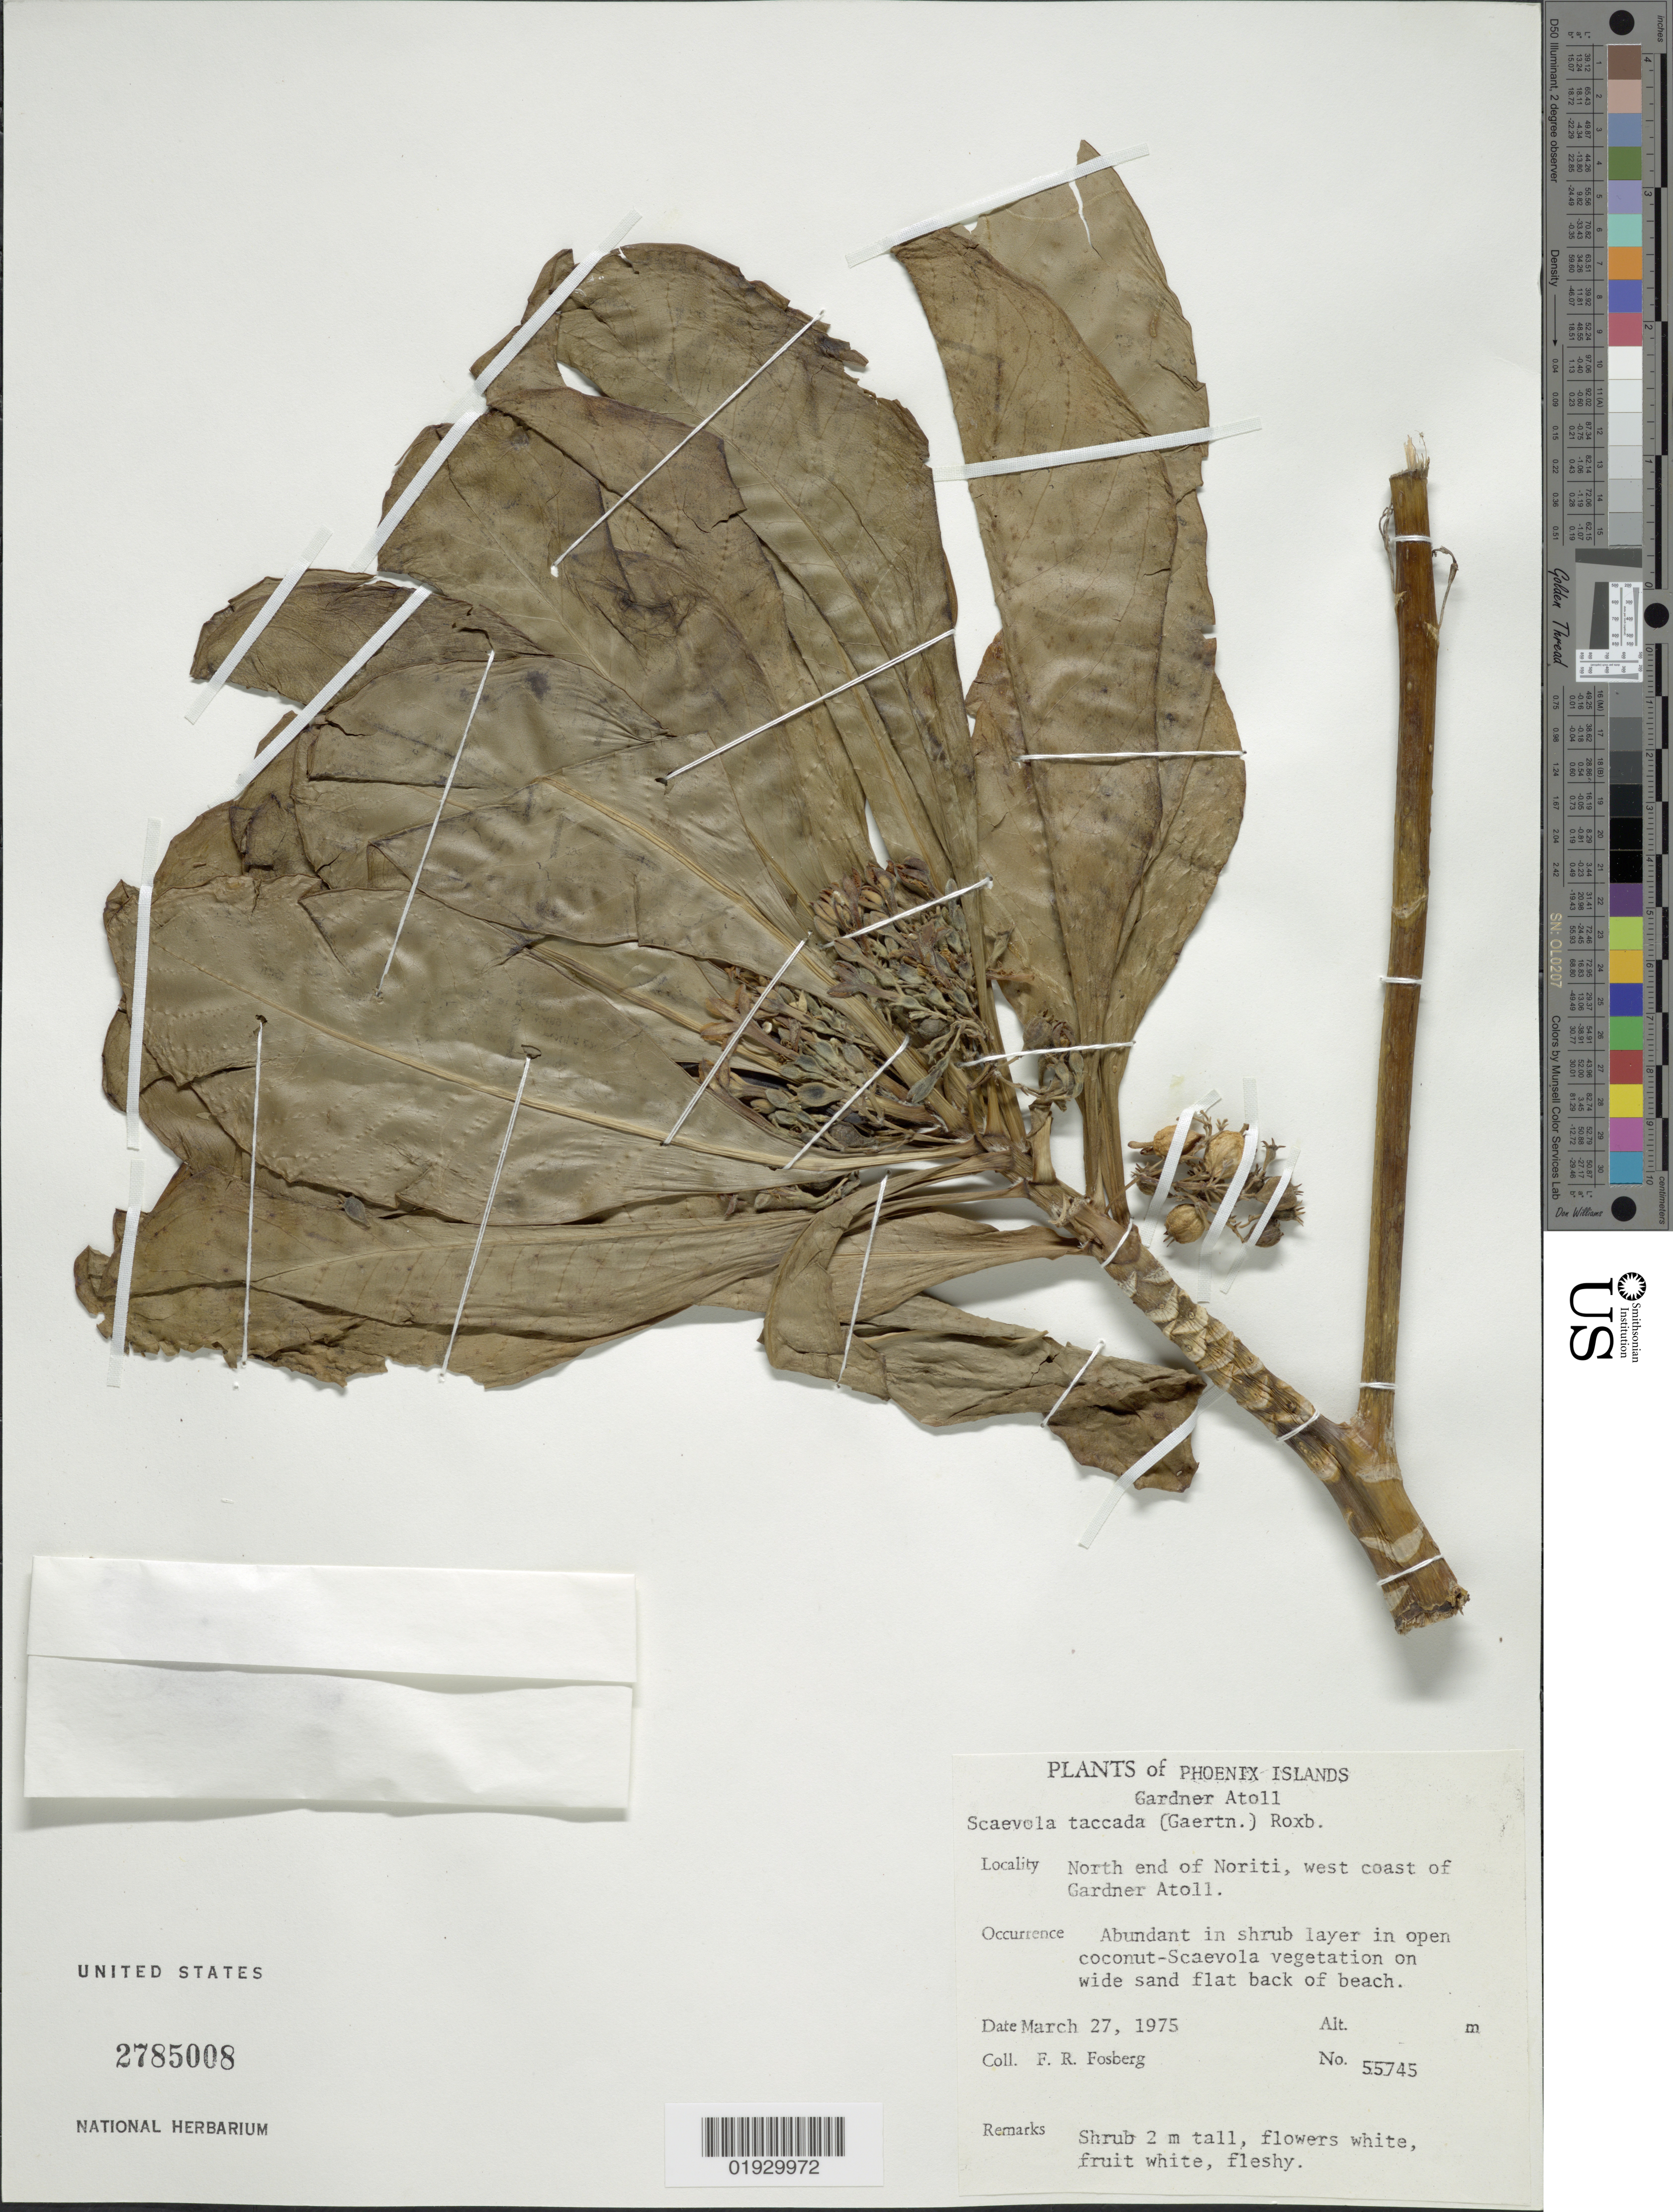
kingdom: Plantae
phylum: Tracheophyta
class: Magnoliopsida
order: Asterales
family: Goodeniaceae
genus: Scaevola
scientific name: Scaevola taccada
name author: (Gaertn.) Roxb.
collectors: F. R. Fosberg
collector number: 55745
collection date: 1975-03-27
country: Kiribati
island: Nikumaroro [Gardner] Atoll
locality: Phoenix Islands, Gardner Atoll, North end of Noriti, west coast of Gardner Atoll.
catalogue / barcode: US 2785008